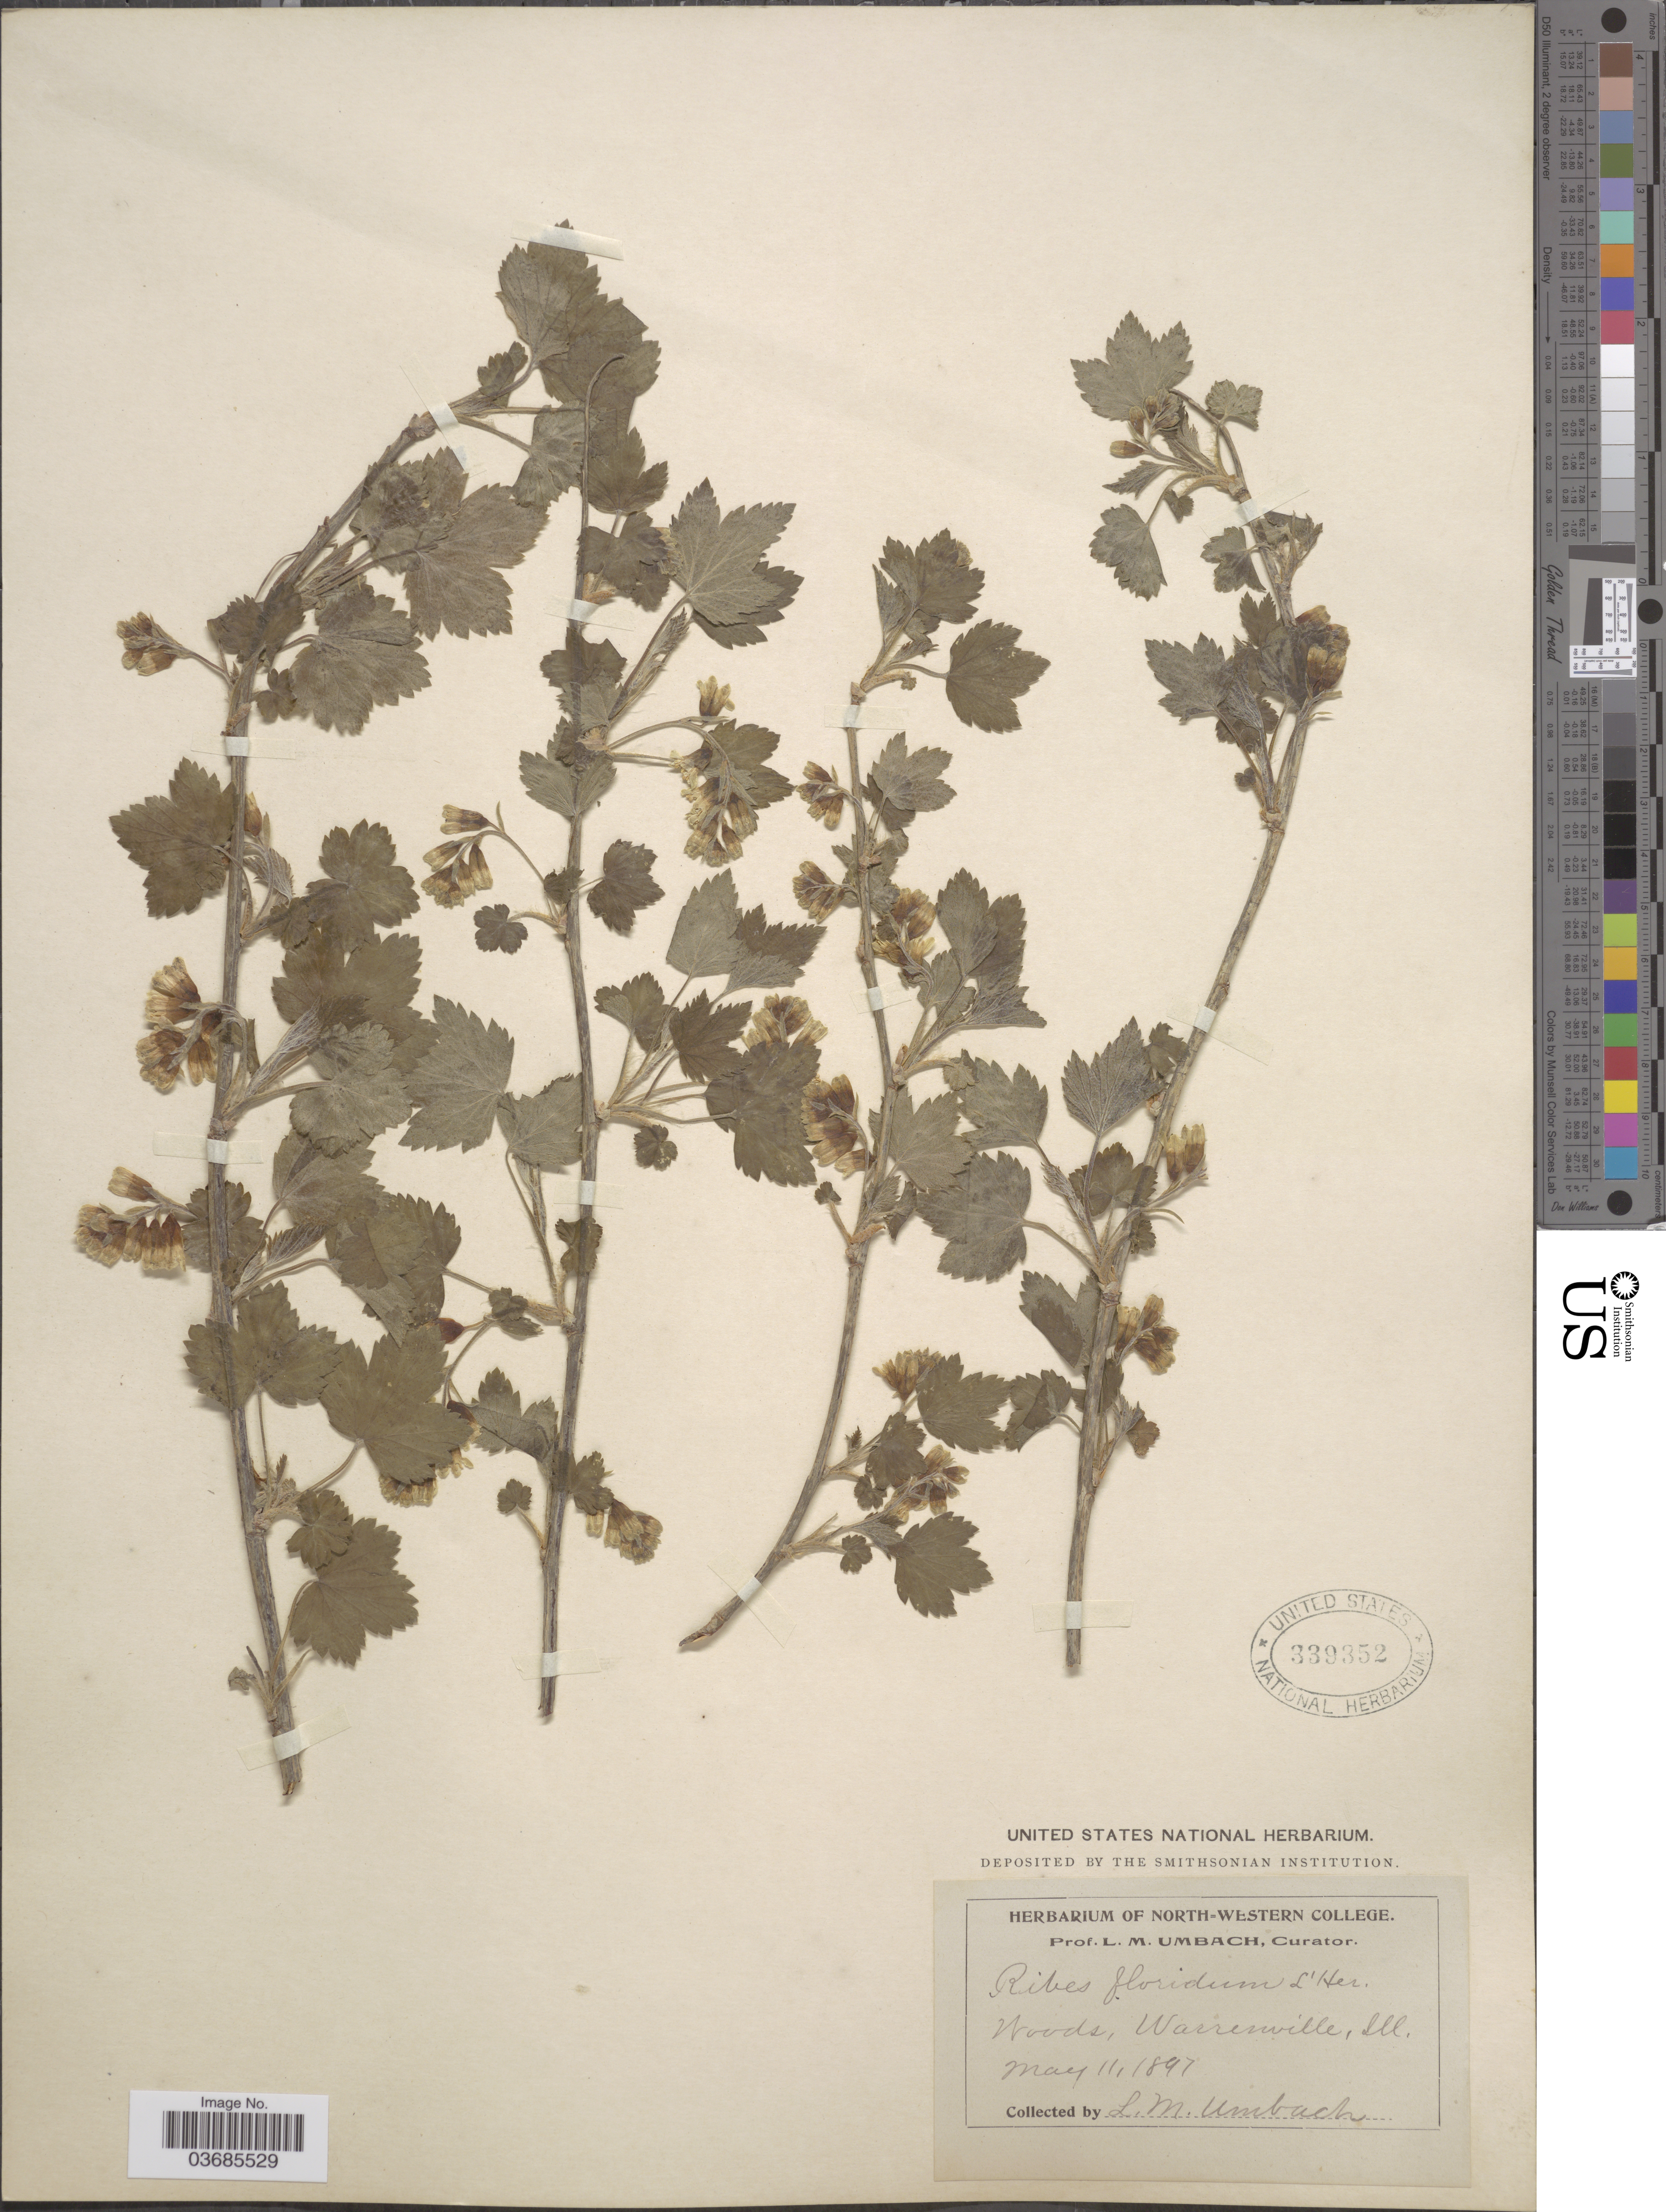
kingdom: Plantae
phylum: Tracheophyta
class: Magnoliopsida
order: Saxifragales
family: Grossulariaceae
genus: Ribes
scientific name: Ribes americanum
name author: Mill.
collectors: L. M. Umbach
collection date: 1897-05-11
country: United States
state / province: Illinois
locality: Woods, Warrenville.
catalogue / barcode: US 339352